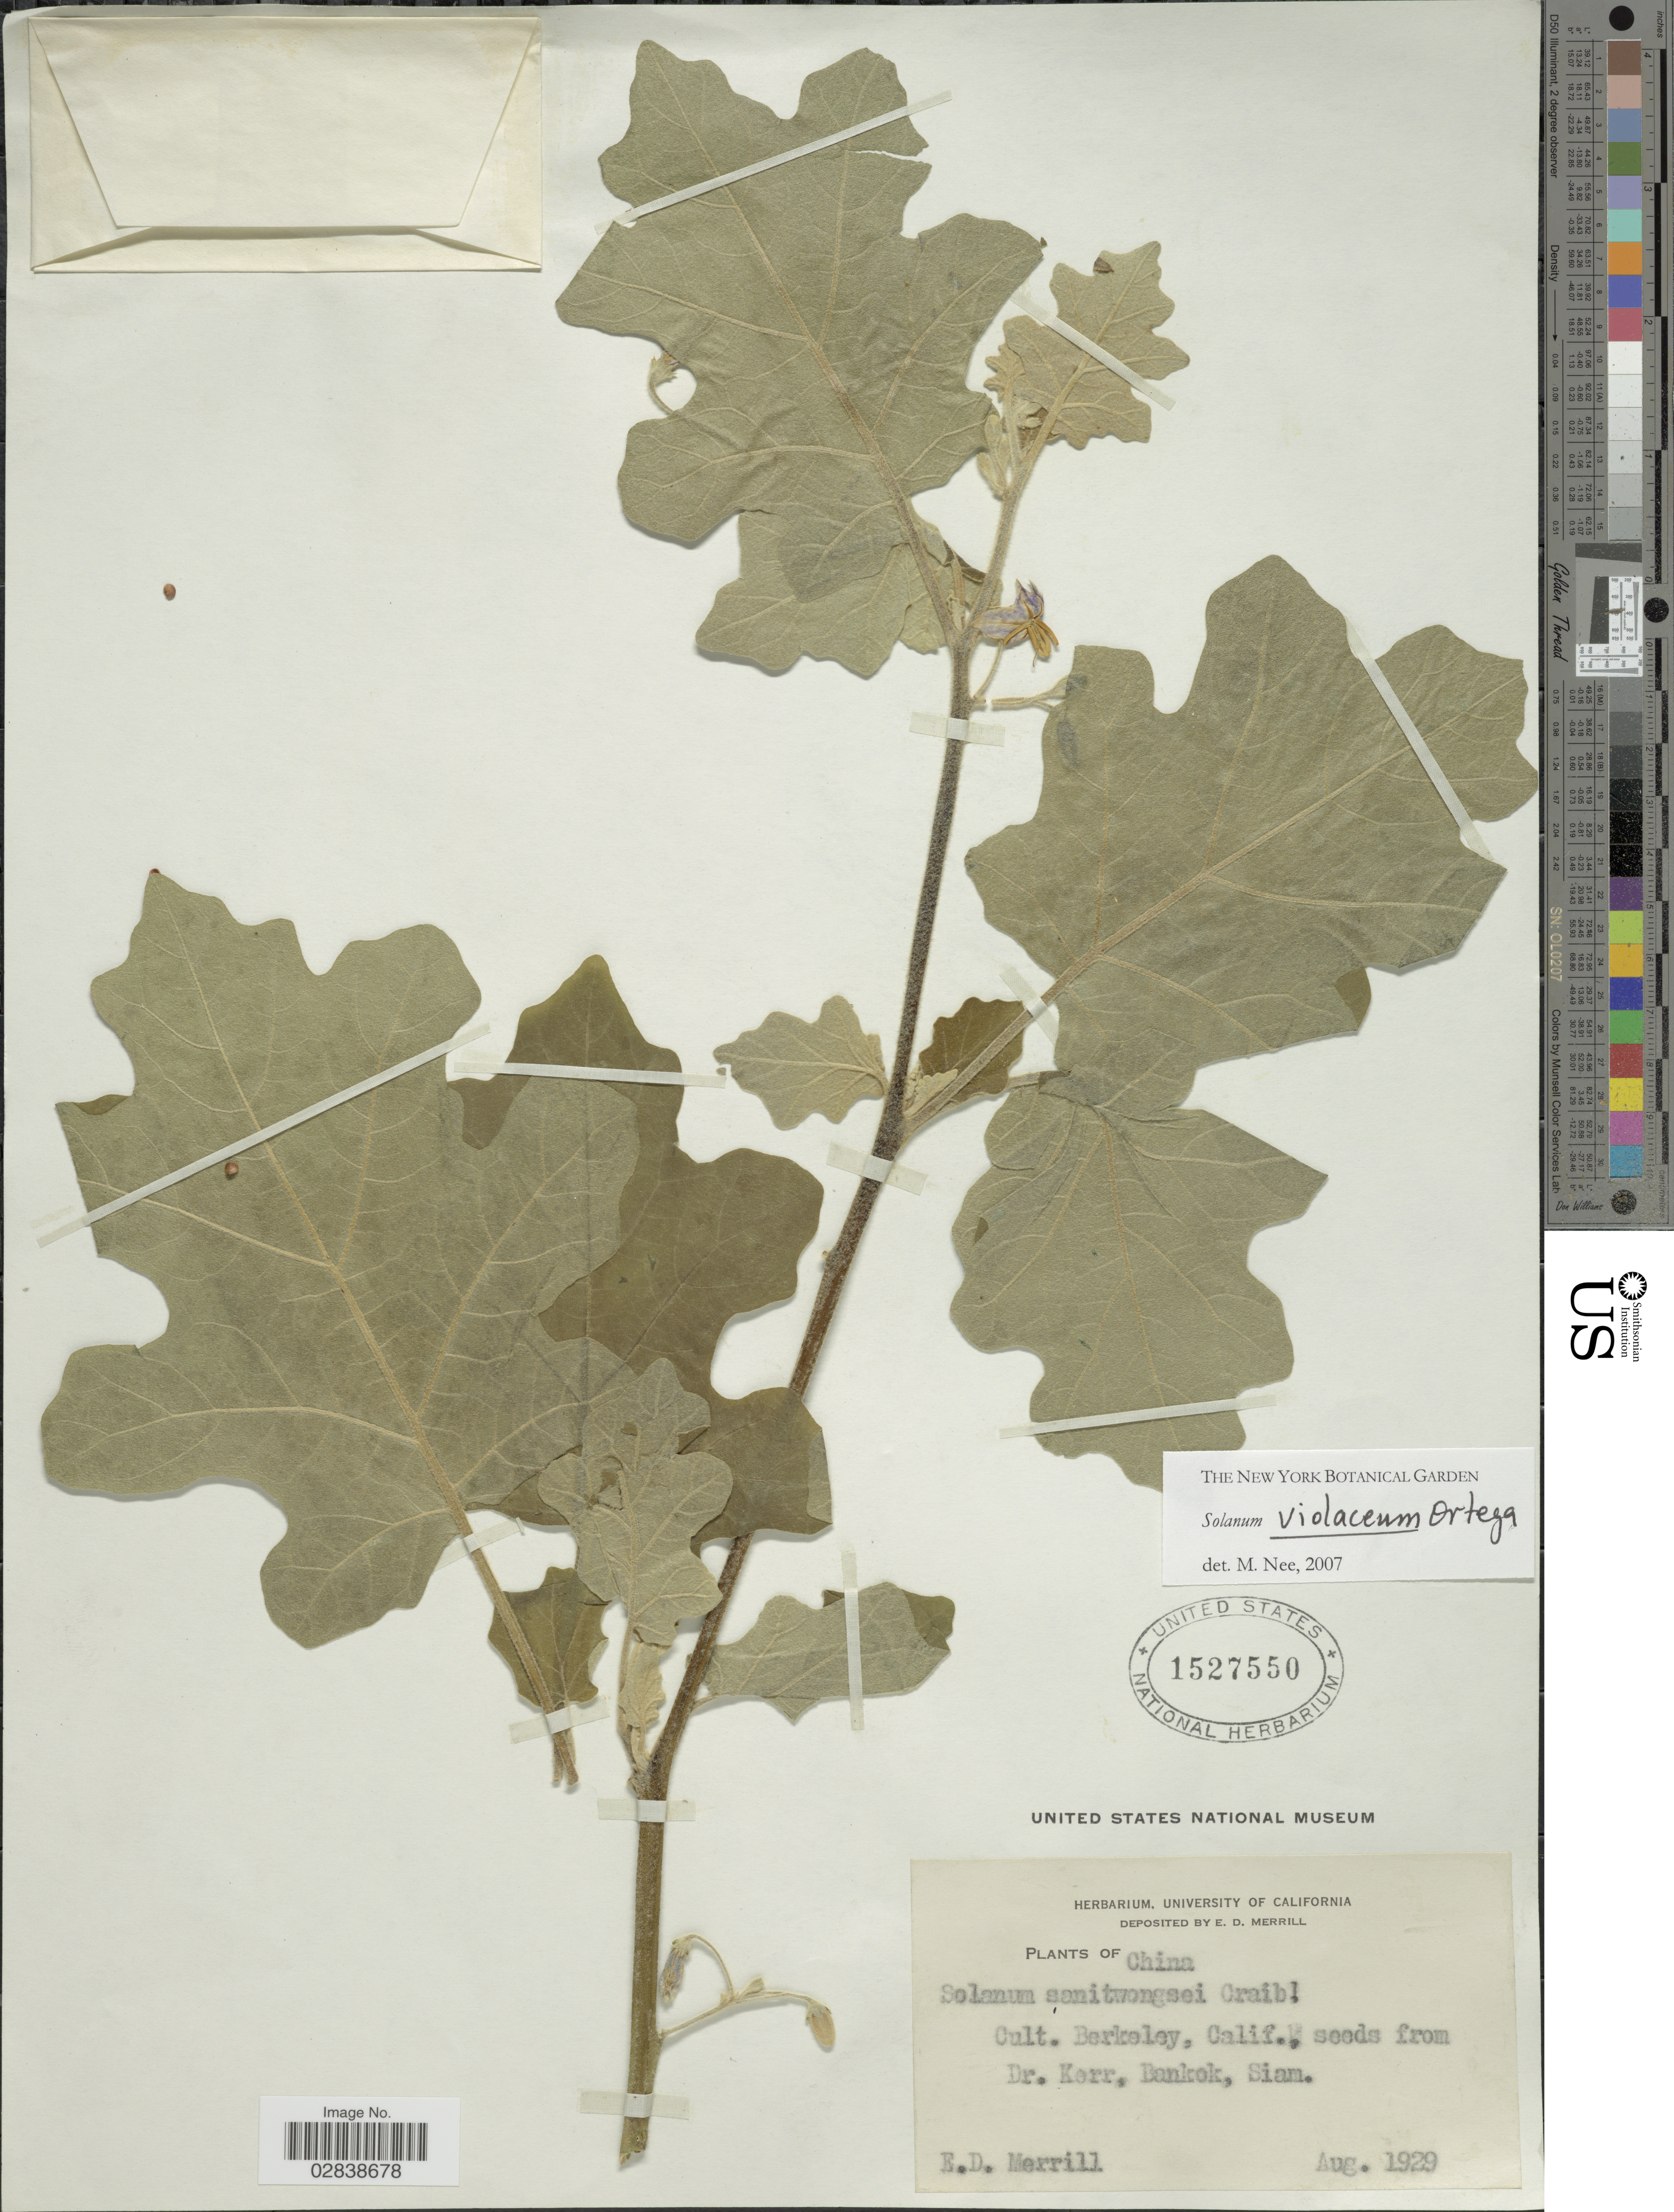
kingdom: Plantae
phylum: Tracheophyta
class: Magnoliopsida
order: Solanales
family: Solanaceae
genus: Solanum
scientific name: Solanum violaceum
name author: Ortega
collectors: E. D. Merrill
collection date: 1929-08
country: United States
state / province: California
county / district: Alameda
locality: Cult. Berkeley.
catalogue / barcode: US 1527550